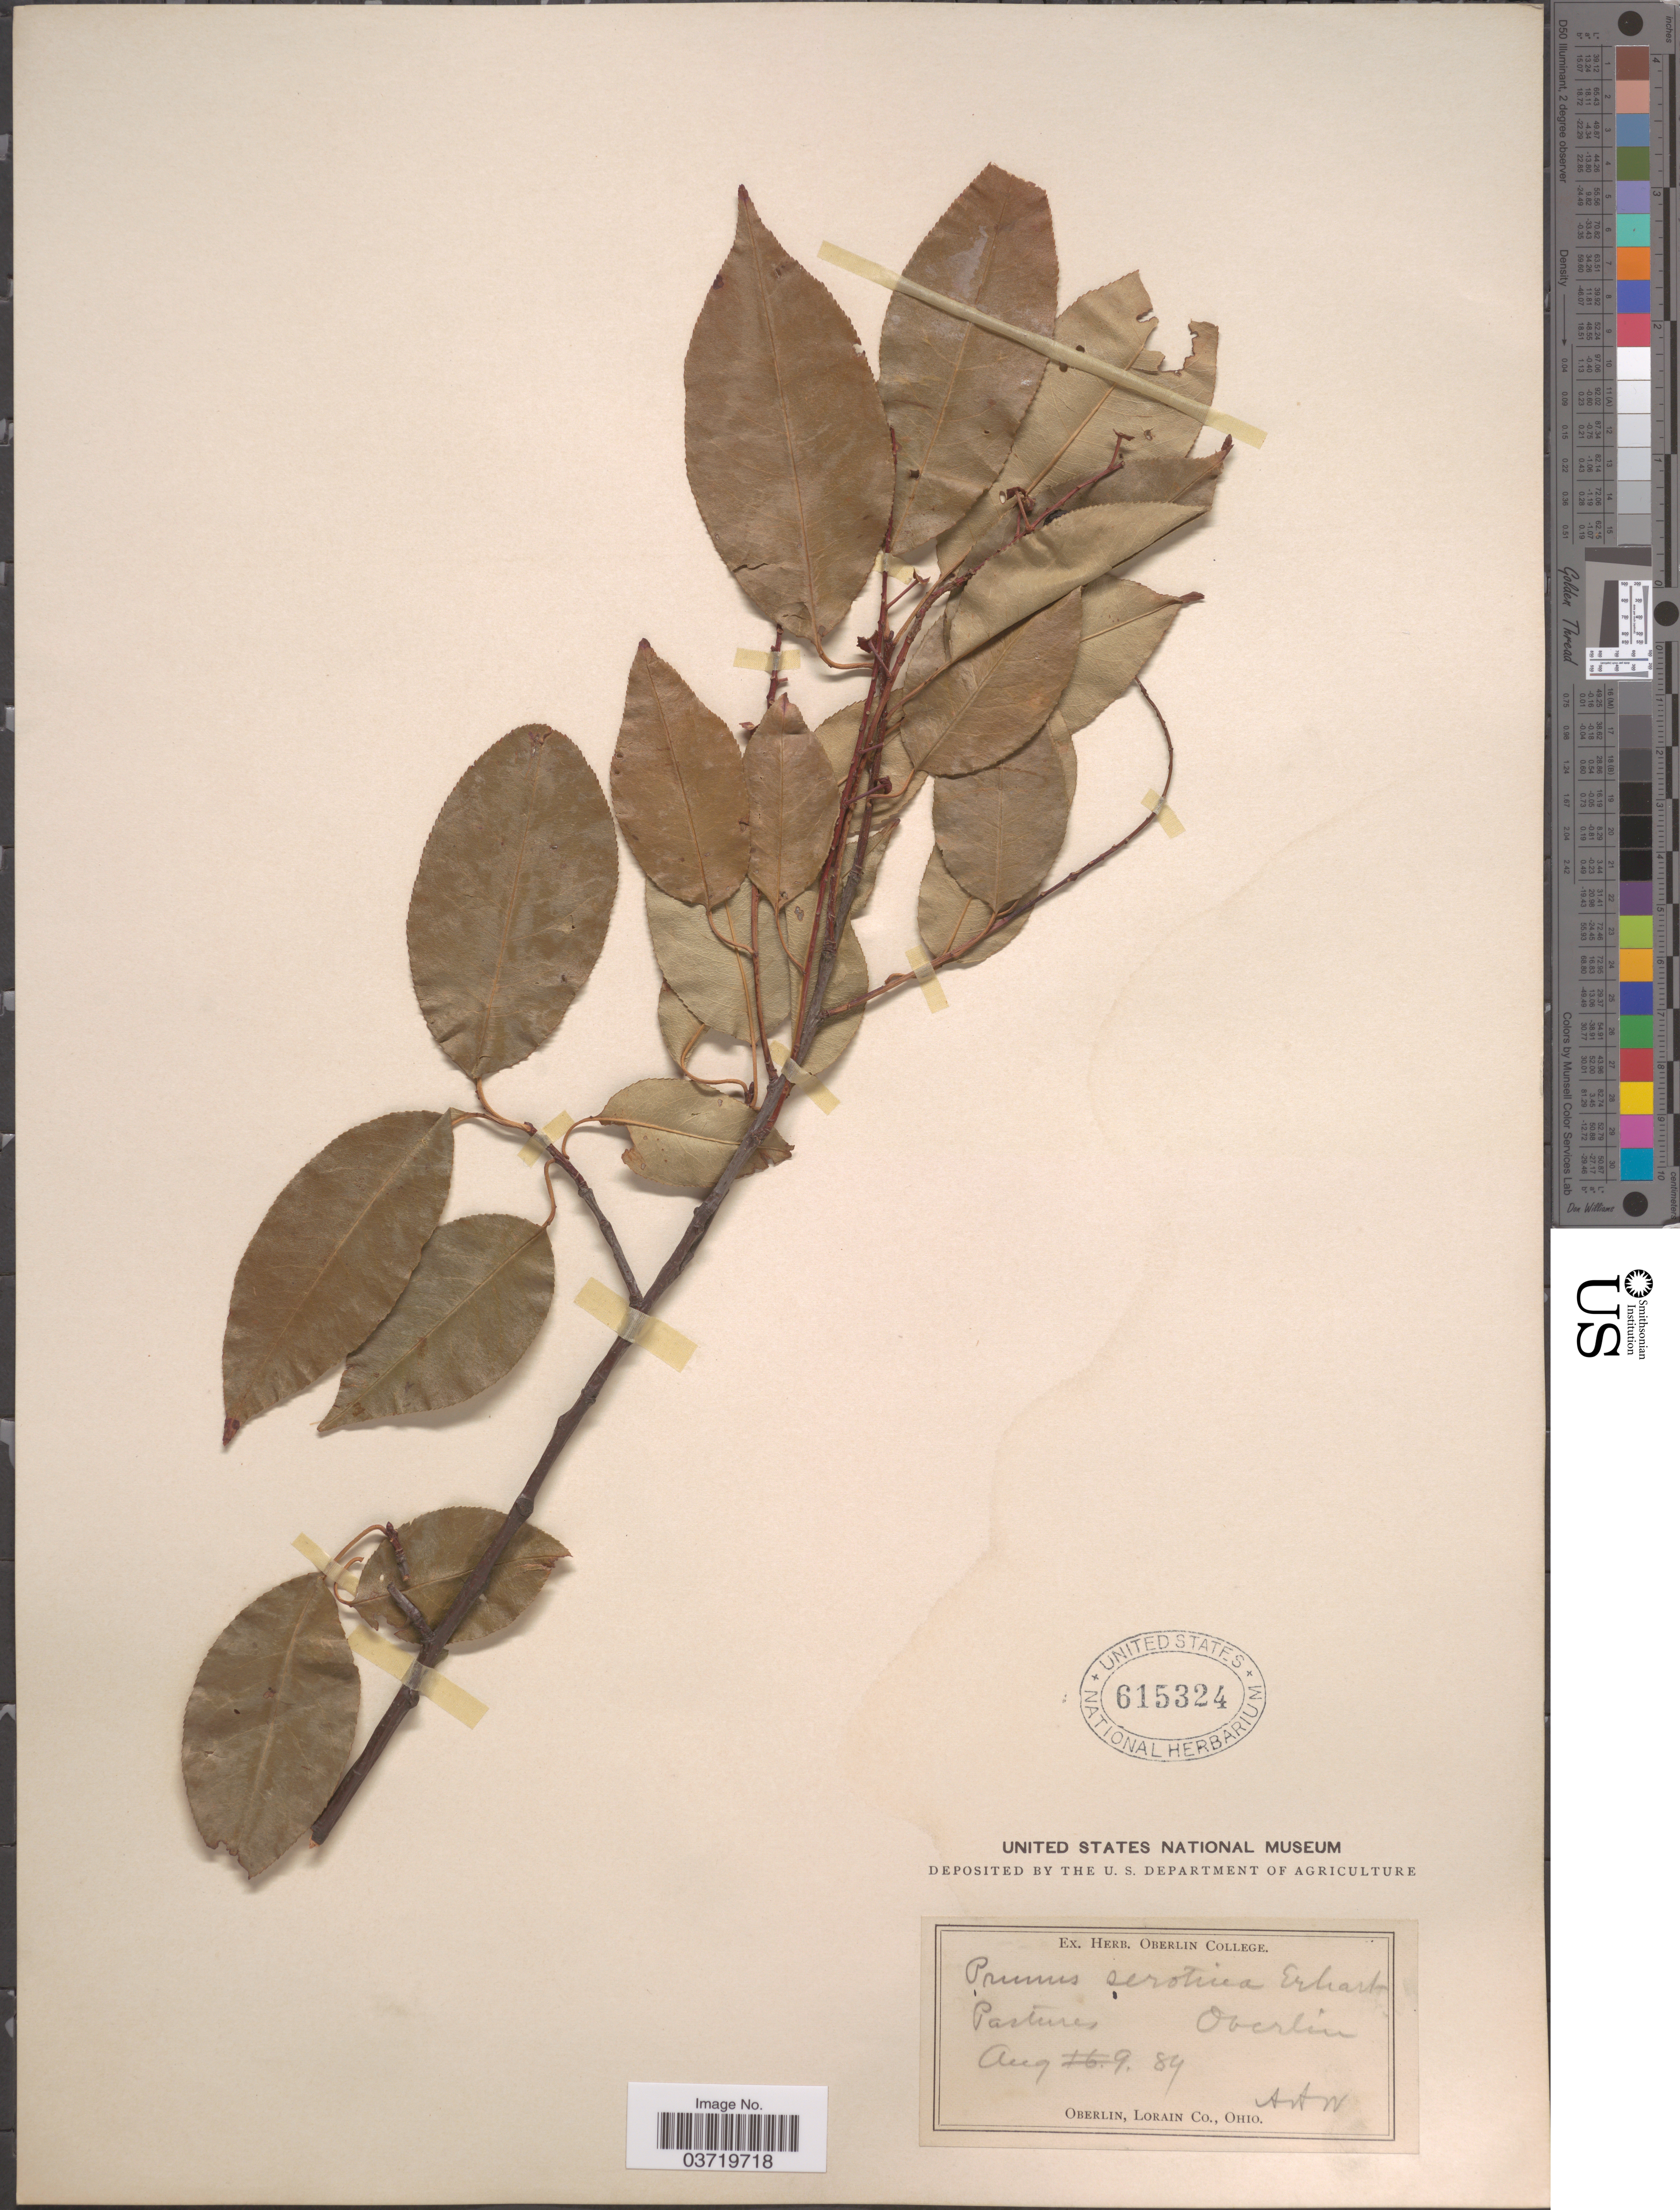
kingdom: Plantae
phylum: Tracheophyta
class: Magnoliopsida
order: Rosales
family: Rosaceae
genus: Prunus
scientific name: Prunus serotina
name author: Ehrh.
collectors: A. A. W.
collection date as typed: Transcribed d/m/y: 9/8/89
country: United States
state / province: Ohio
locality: Oberlin, Lorain Co.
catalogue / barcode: US 615324